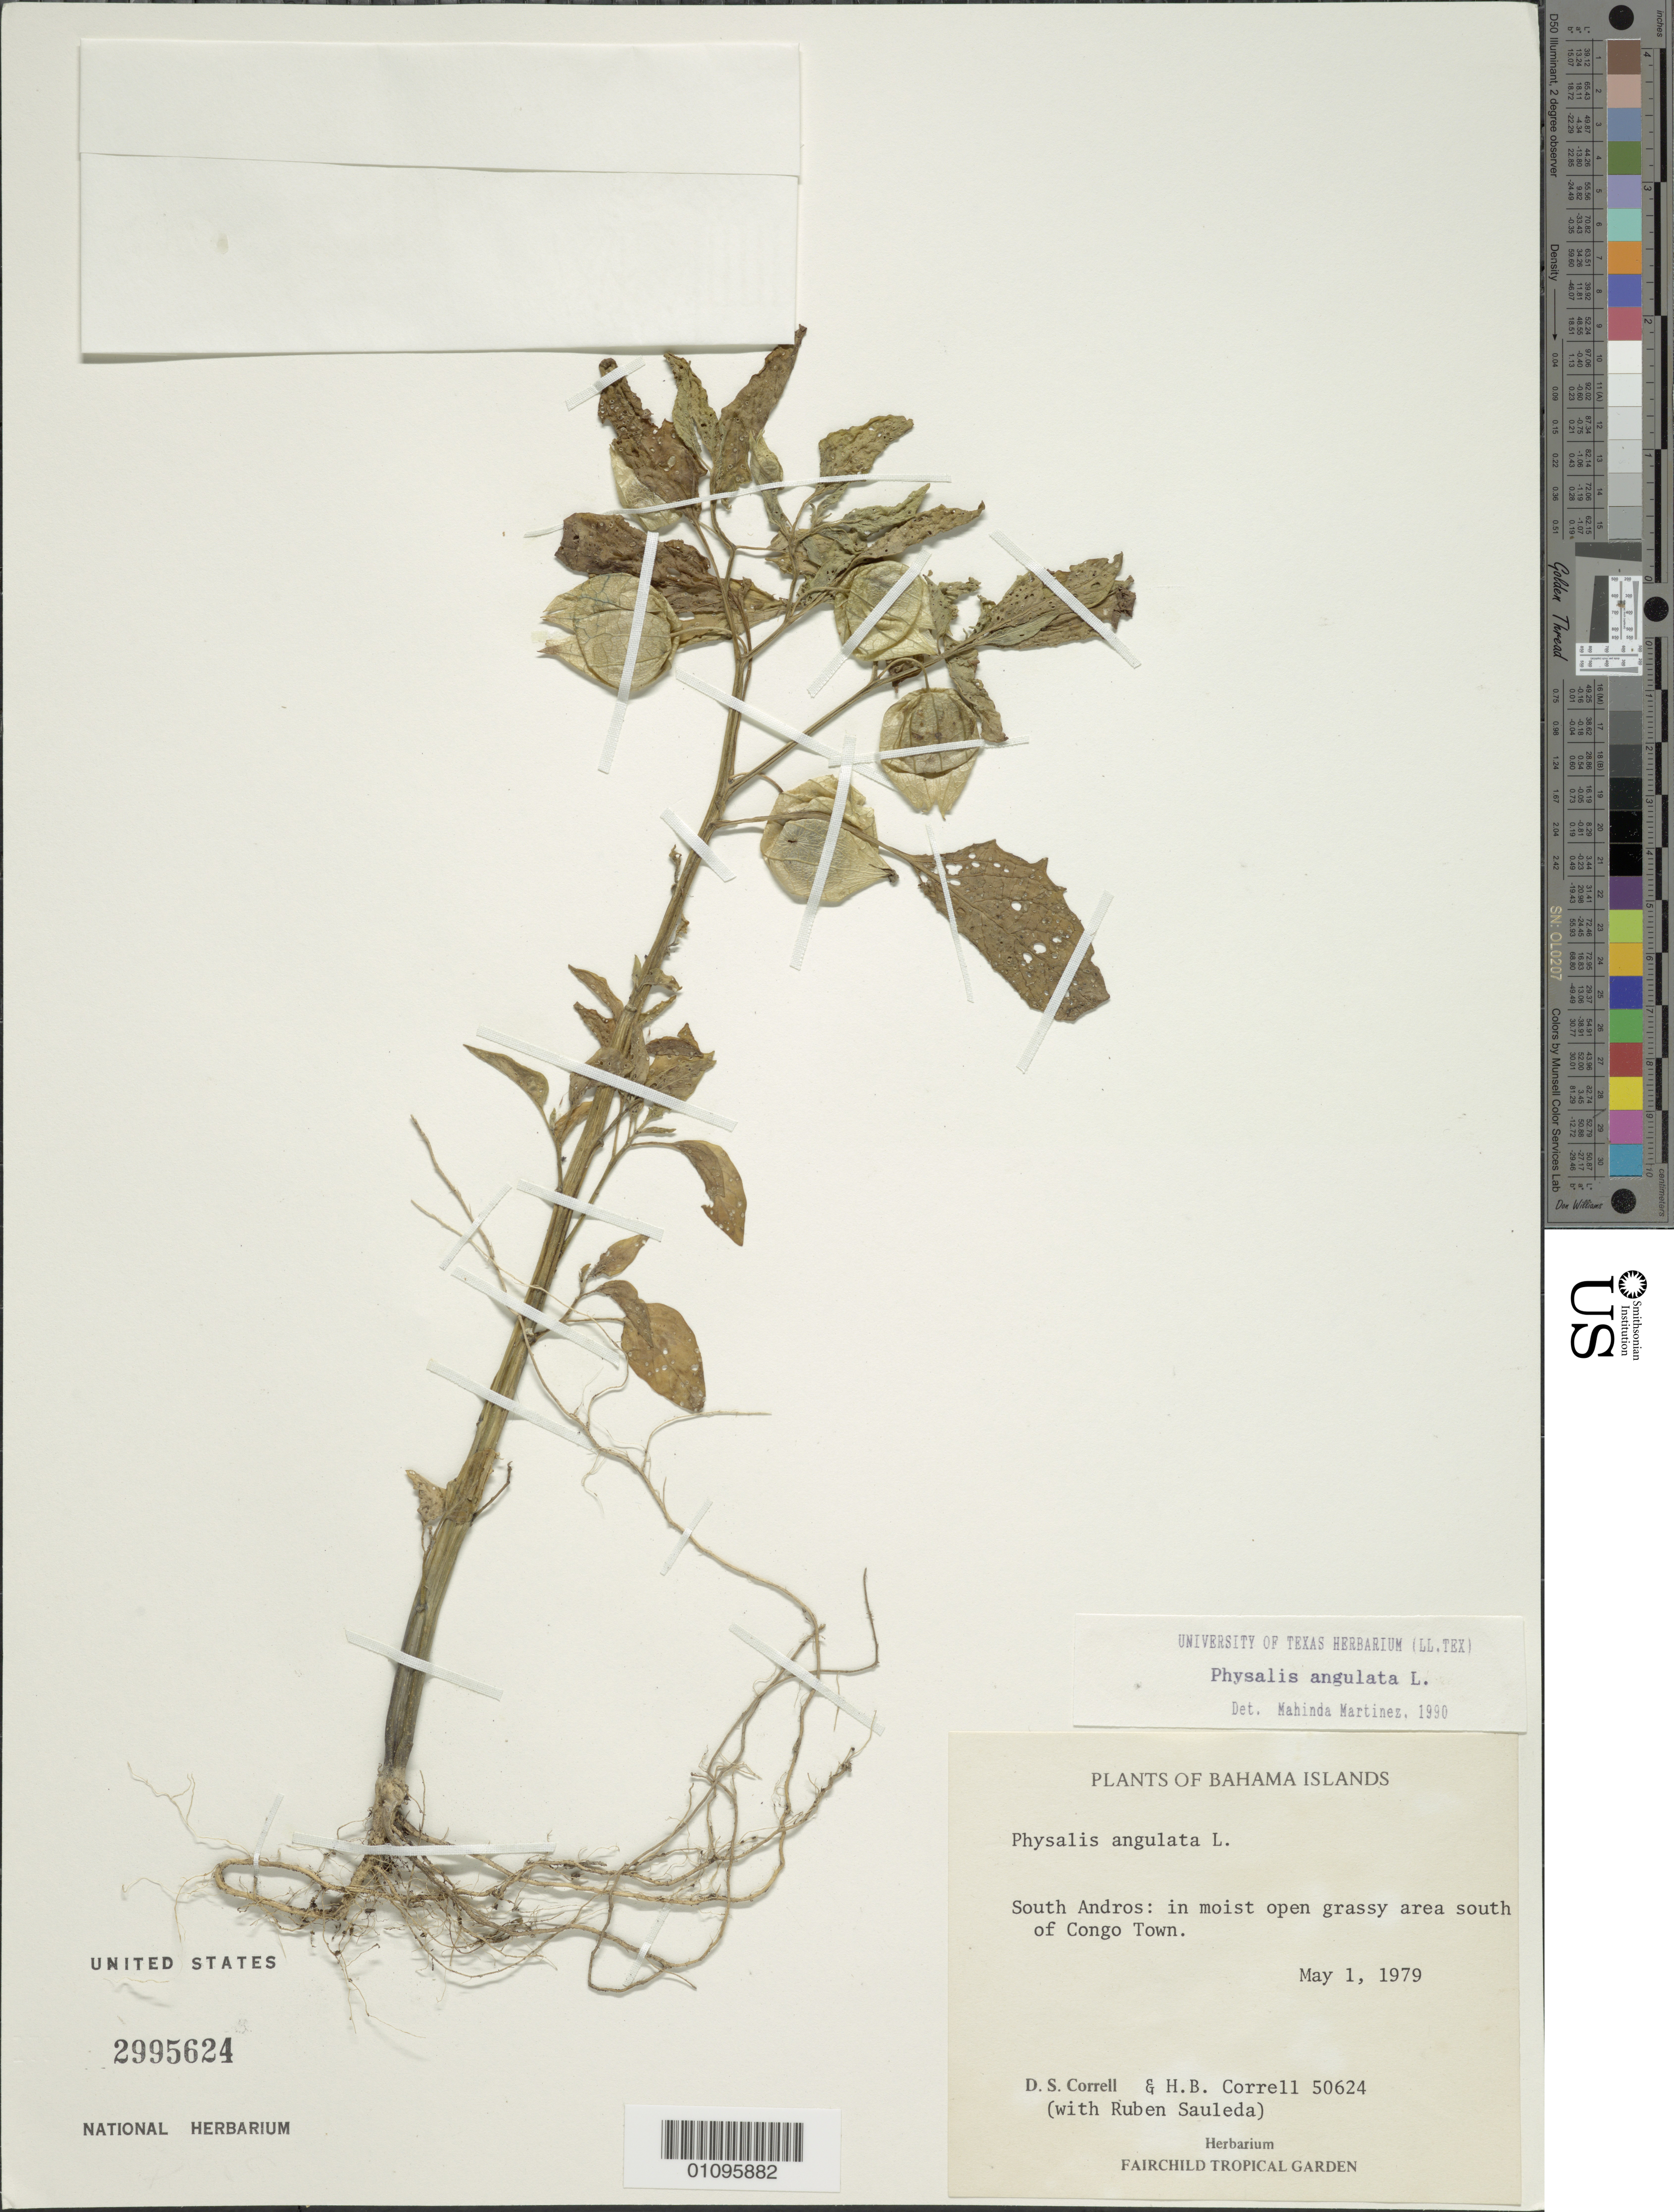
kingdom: Plantae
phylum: Tracheophyta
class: Magnoliopsida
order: Solanales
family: Solanaceae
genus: Physalis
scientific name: Physalis angulata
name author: L.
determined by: Martinez, M.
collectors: D. S. Correll, H. Correll & R. Sauleda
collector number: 50624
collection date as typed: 01 May 1979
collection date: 1979-05-01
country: Bahamas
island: South Andros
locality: Congo Town, S of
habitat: In moist open grassy area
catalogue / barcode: US 2995624